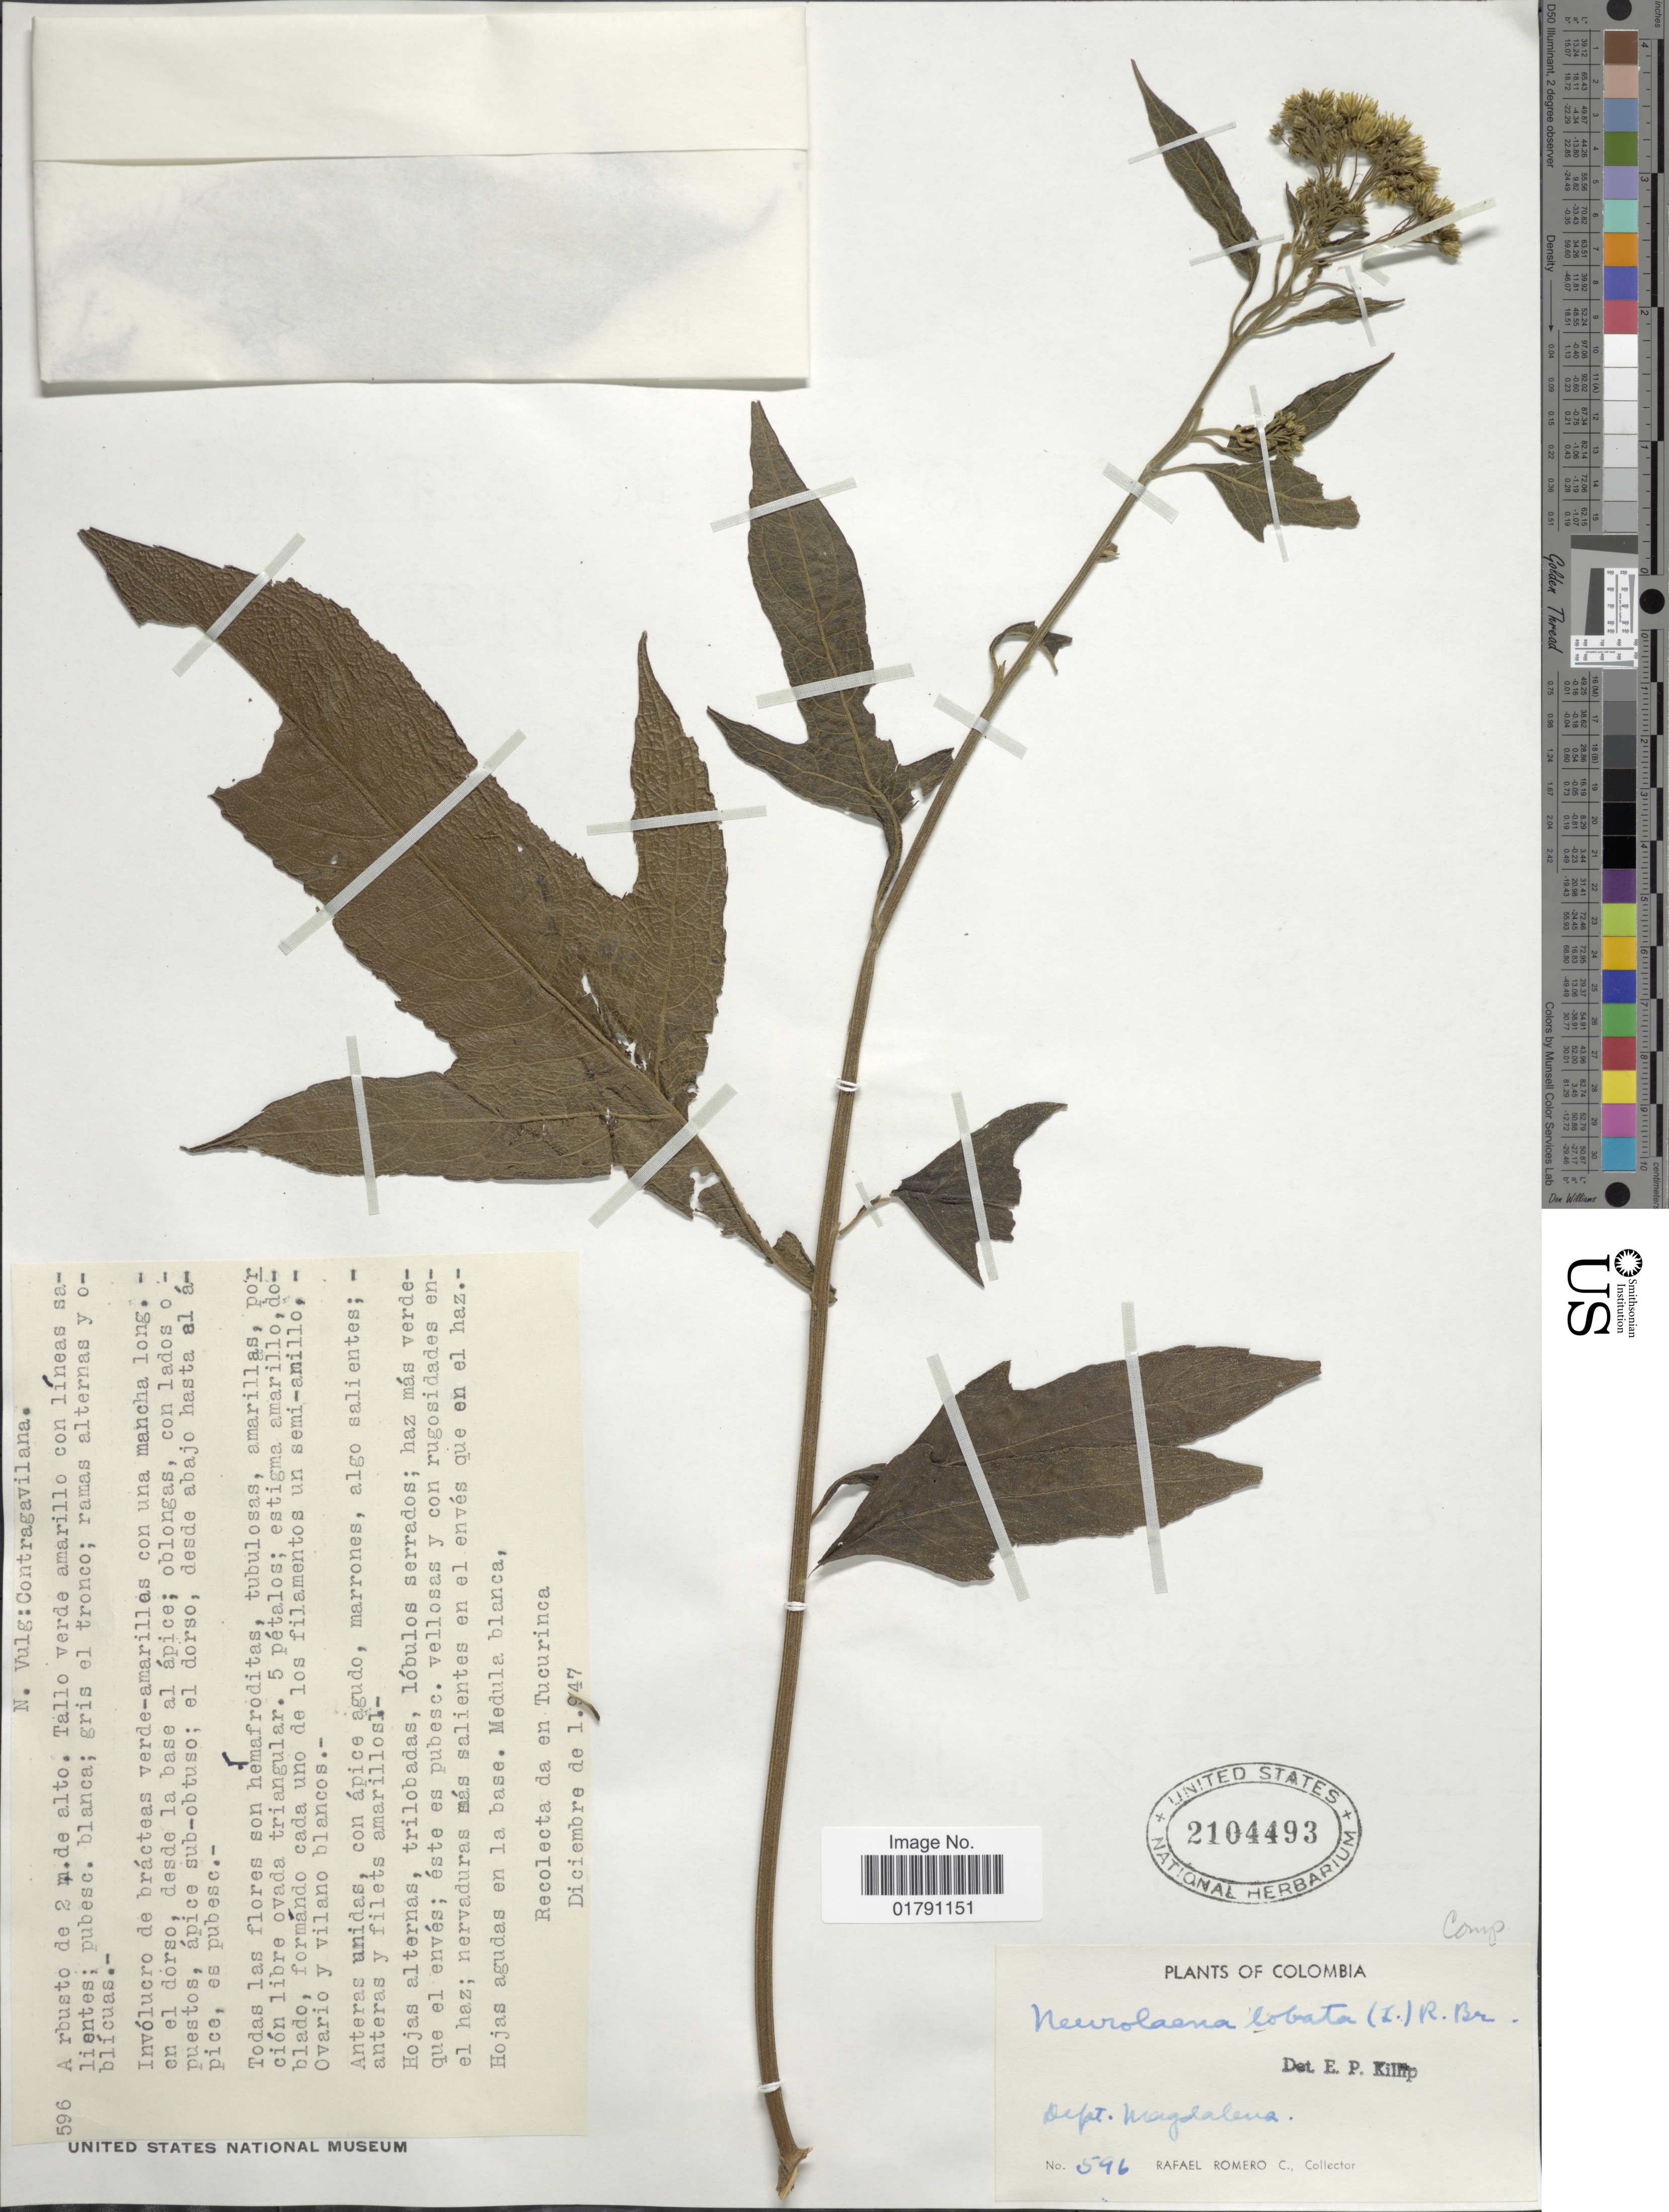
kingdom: Plantae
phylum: Tracheophyta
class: Magnoliopsida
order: Asterales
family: Asteraceae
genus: Neurolaena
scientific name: Neurolaena lobata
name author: (L.) R. Br. ex Cass.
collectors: R. Romero Castañeda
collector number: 596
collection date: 1947-12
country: Colombia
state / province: Magdalena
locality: Hoyas agudas en la base, Medula blanca, Tucurinca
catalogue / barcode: US 2104493